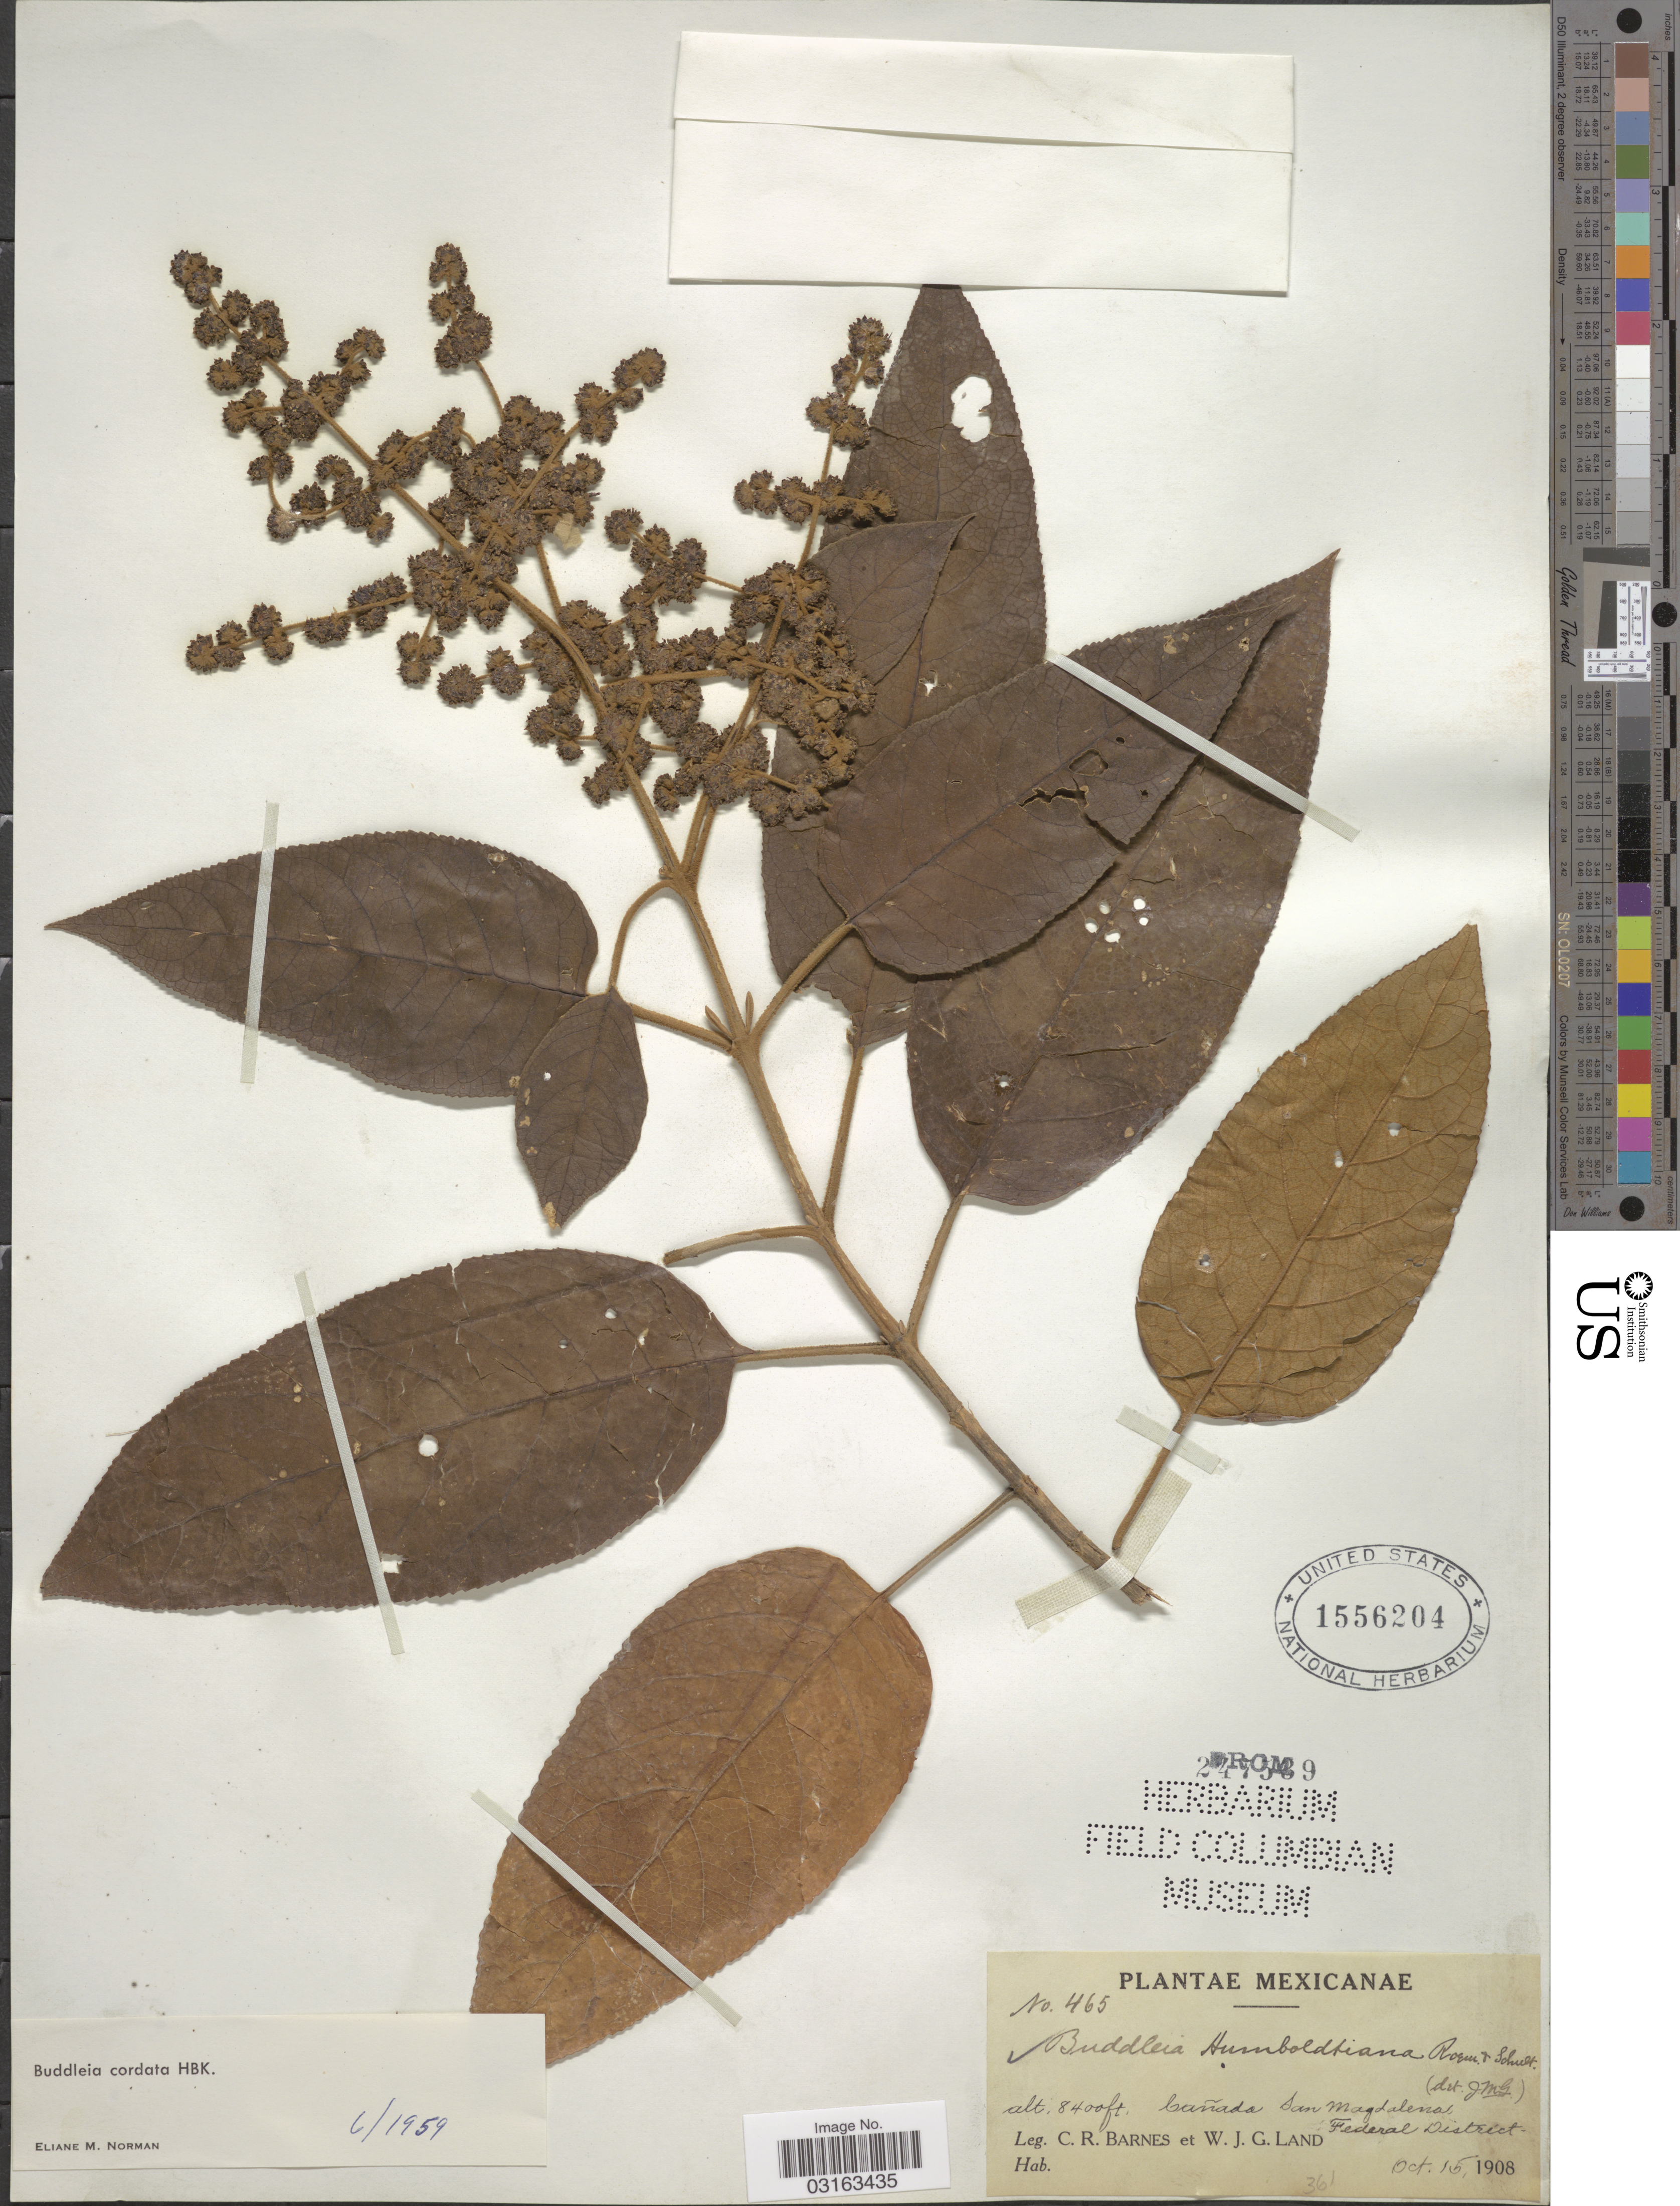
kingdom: Plantae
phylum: Tracheophyta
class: Magnoliopsida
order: Lamiales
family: Scrophulariaceae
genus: Buddleja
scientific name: Buddleja cordata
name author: Kunth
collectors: C. R. Barnes & W. Lang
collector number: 465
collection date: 1908-10-15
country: Mexico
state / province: Distrito Federal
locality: Cañada San Magdalena, Federal District.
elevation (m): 2560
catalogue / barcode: US 1556204